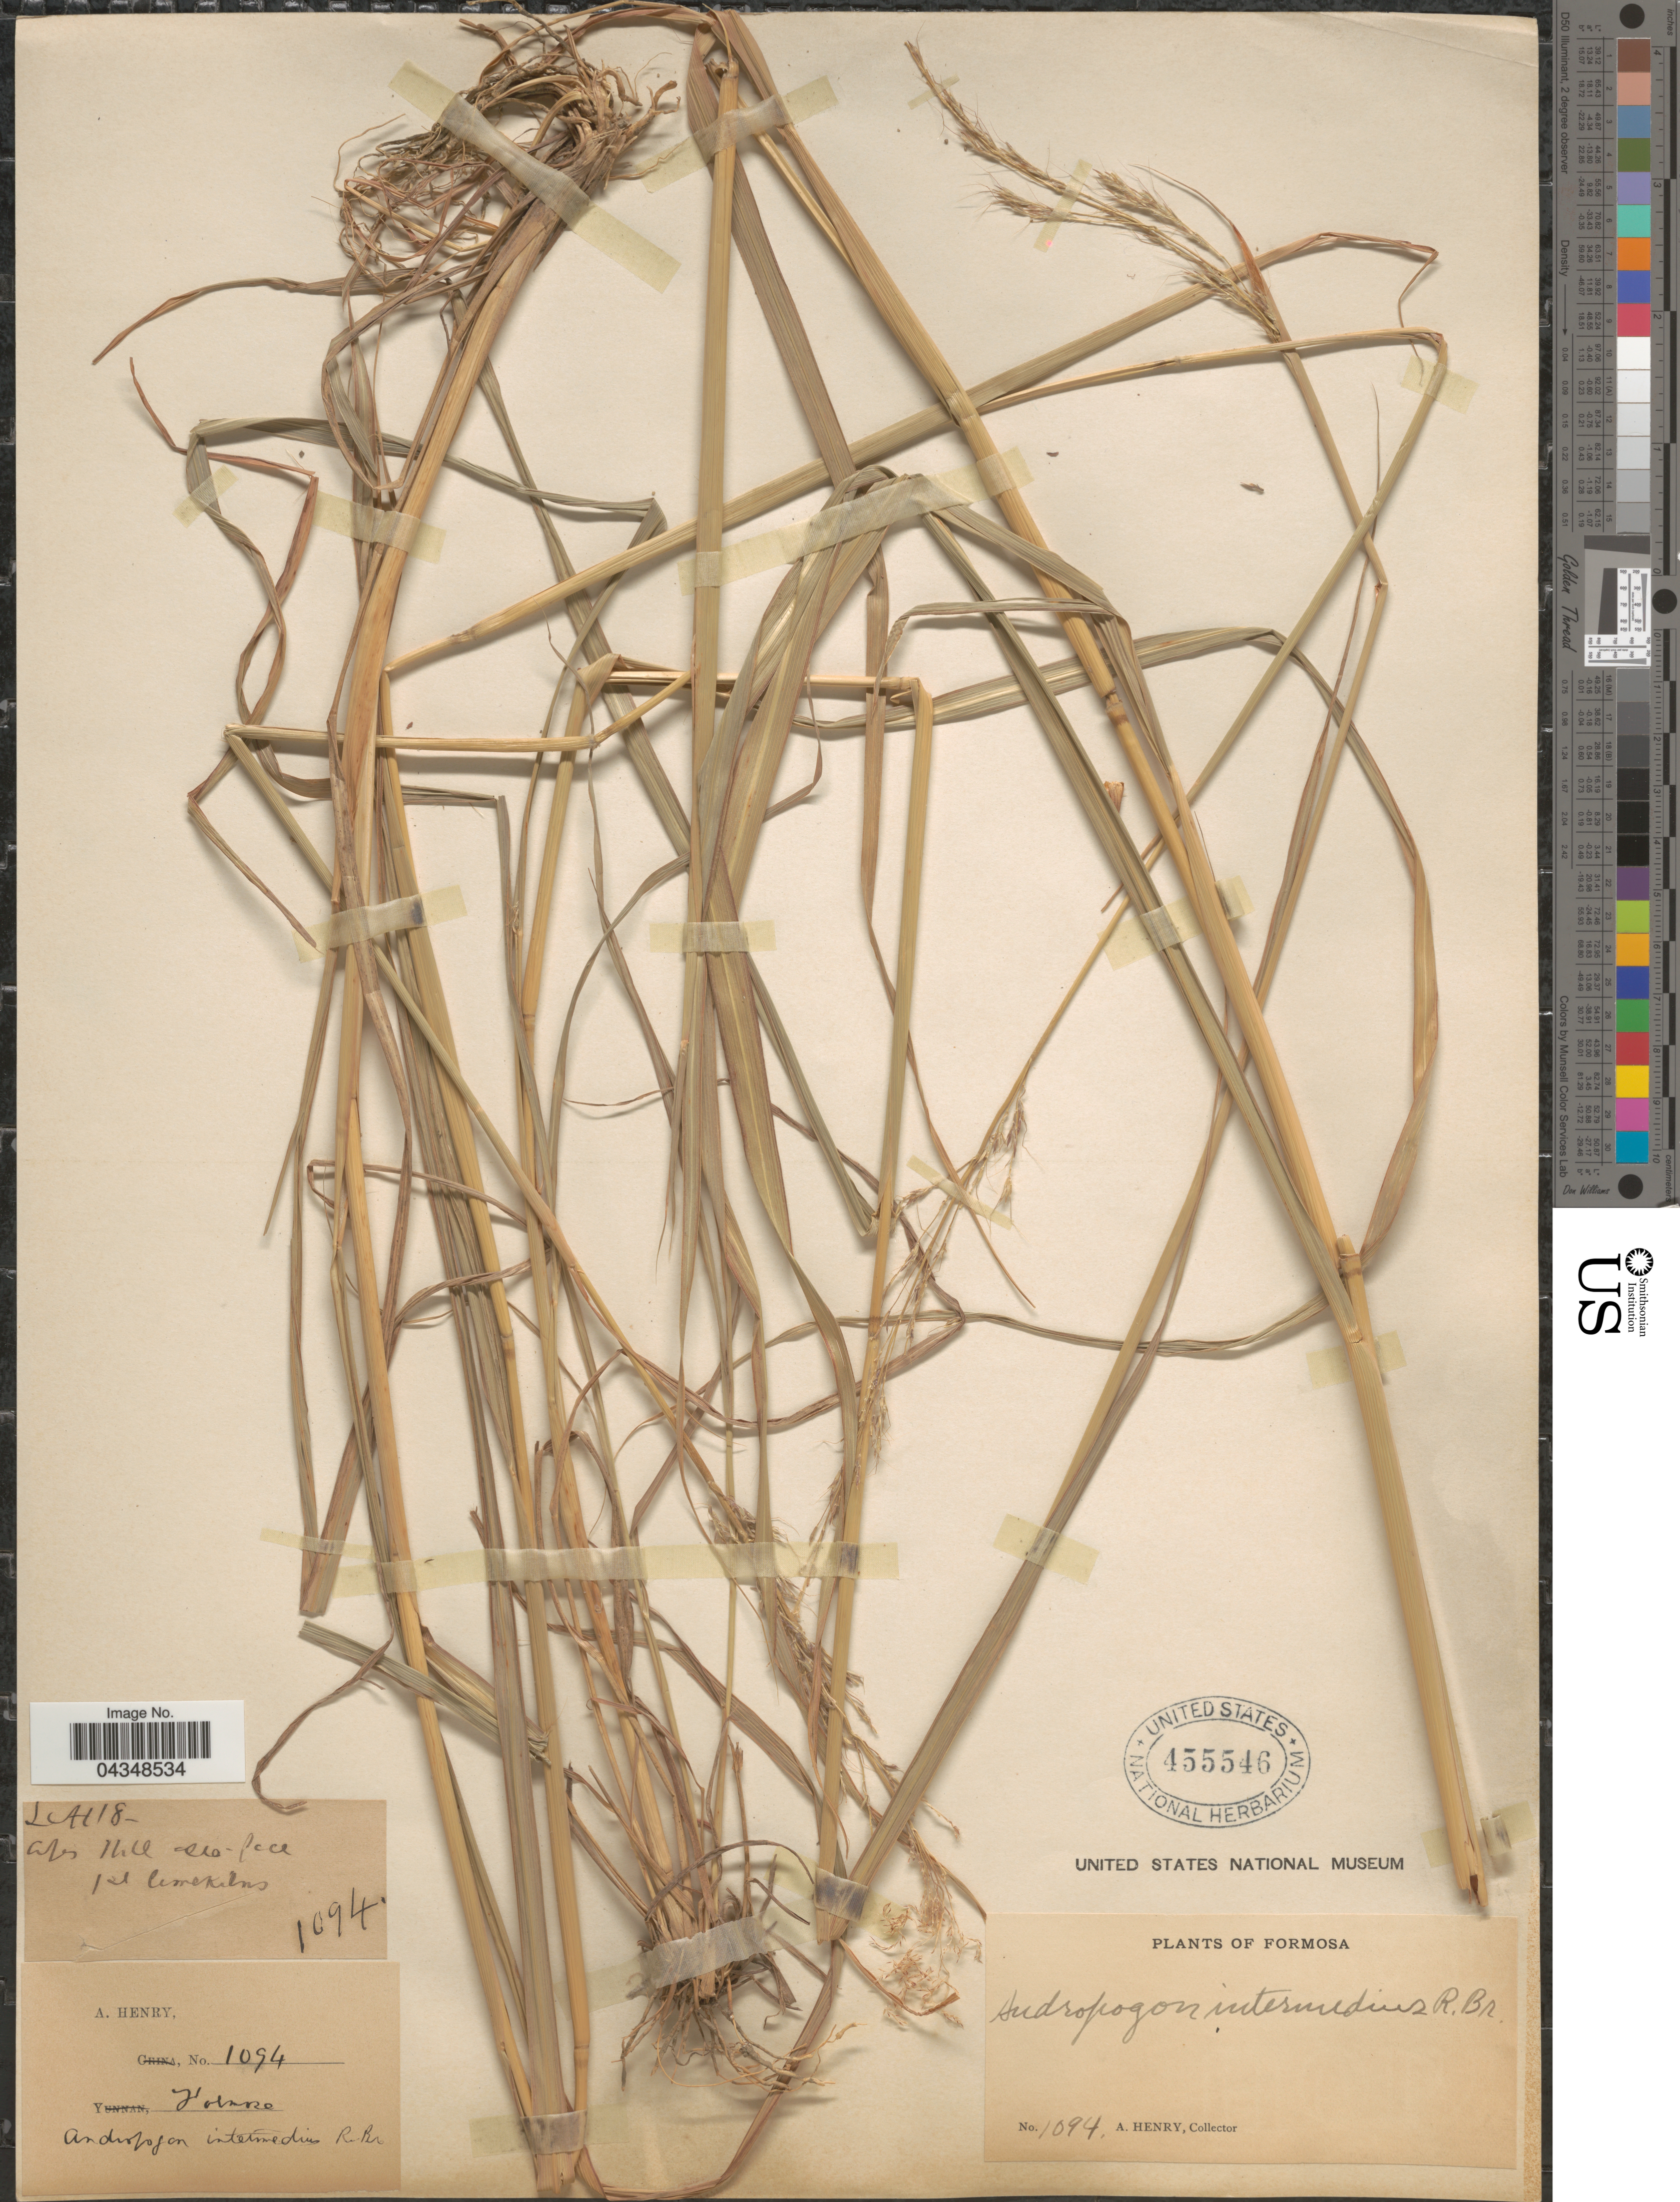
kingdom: Plantae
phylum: Tracheophyta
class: Liliopsida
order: Poales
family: Poaceae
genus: Bothriochloa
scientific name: Bothriochloa bladhii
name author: (Retz.) S.T. Blake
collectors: A. Henry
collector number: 1094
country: Taiwan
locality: Formosa. [illegible text].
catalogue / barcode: US 455546